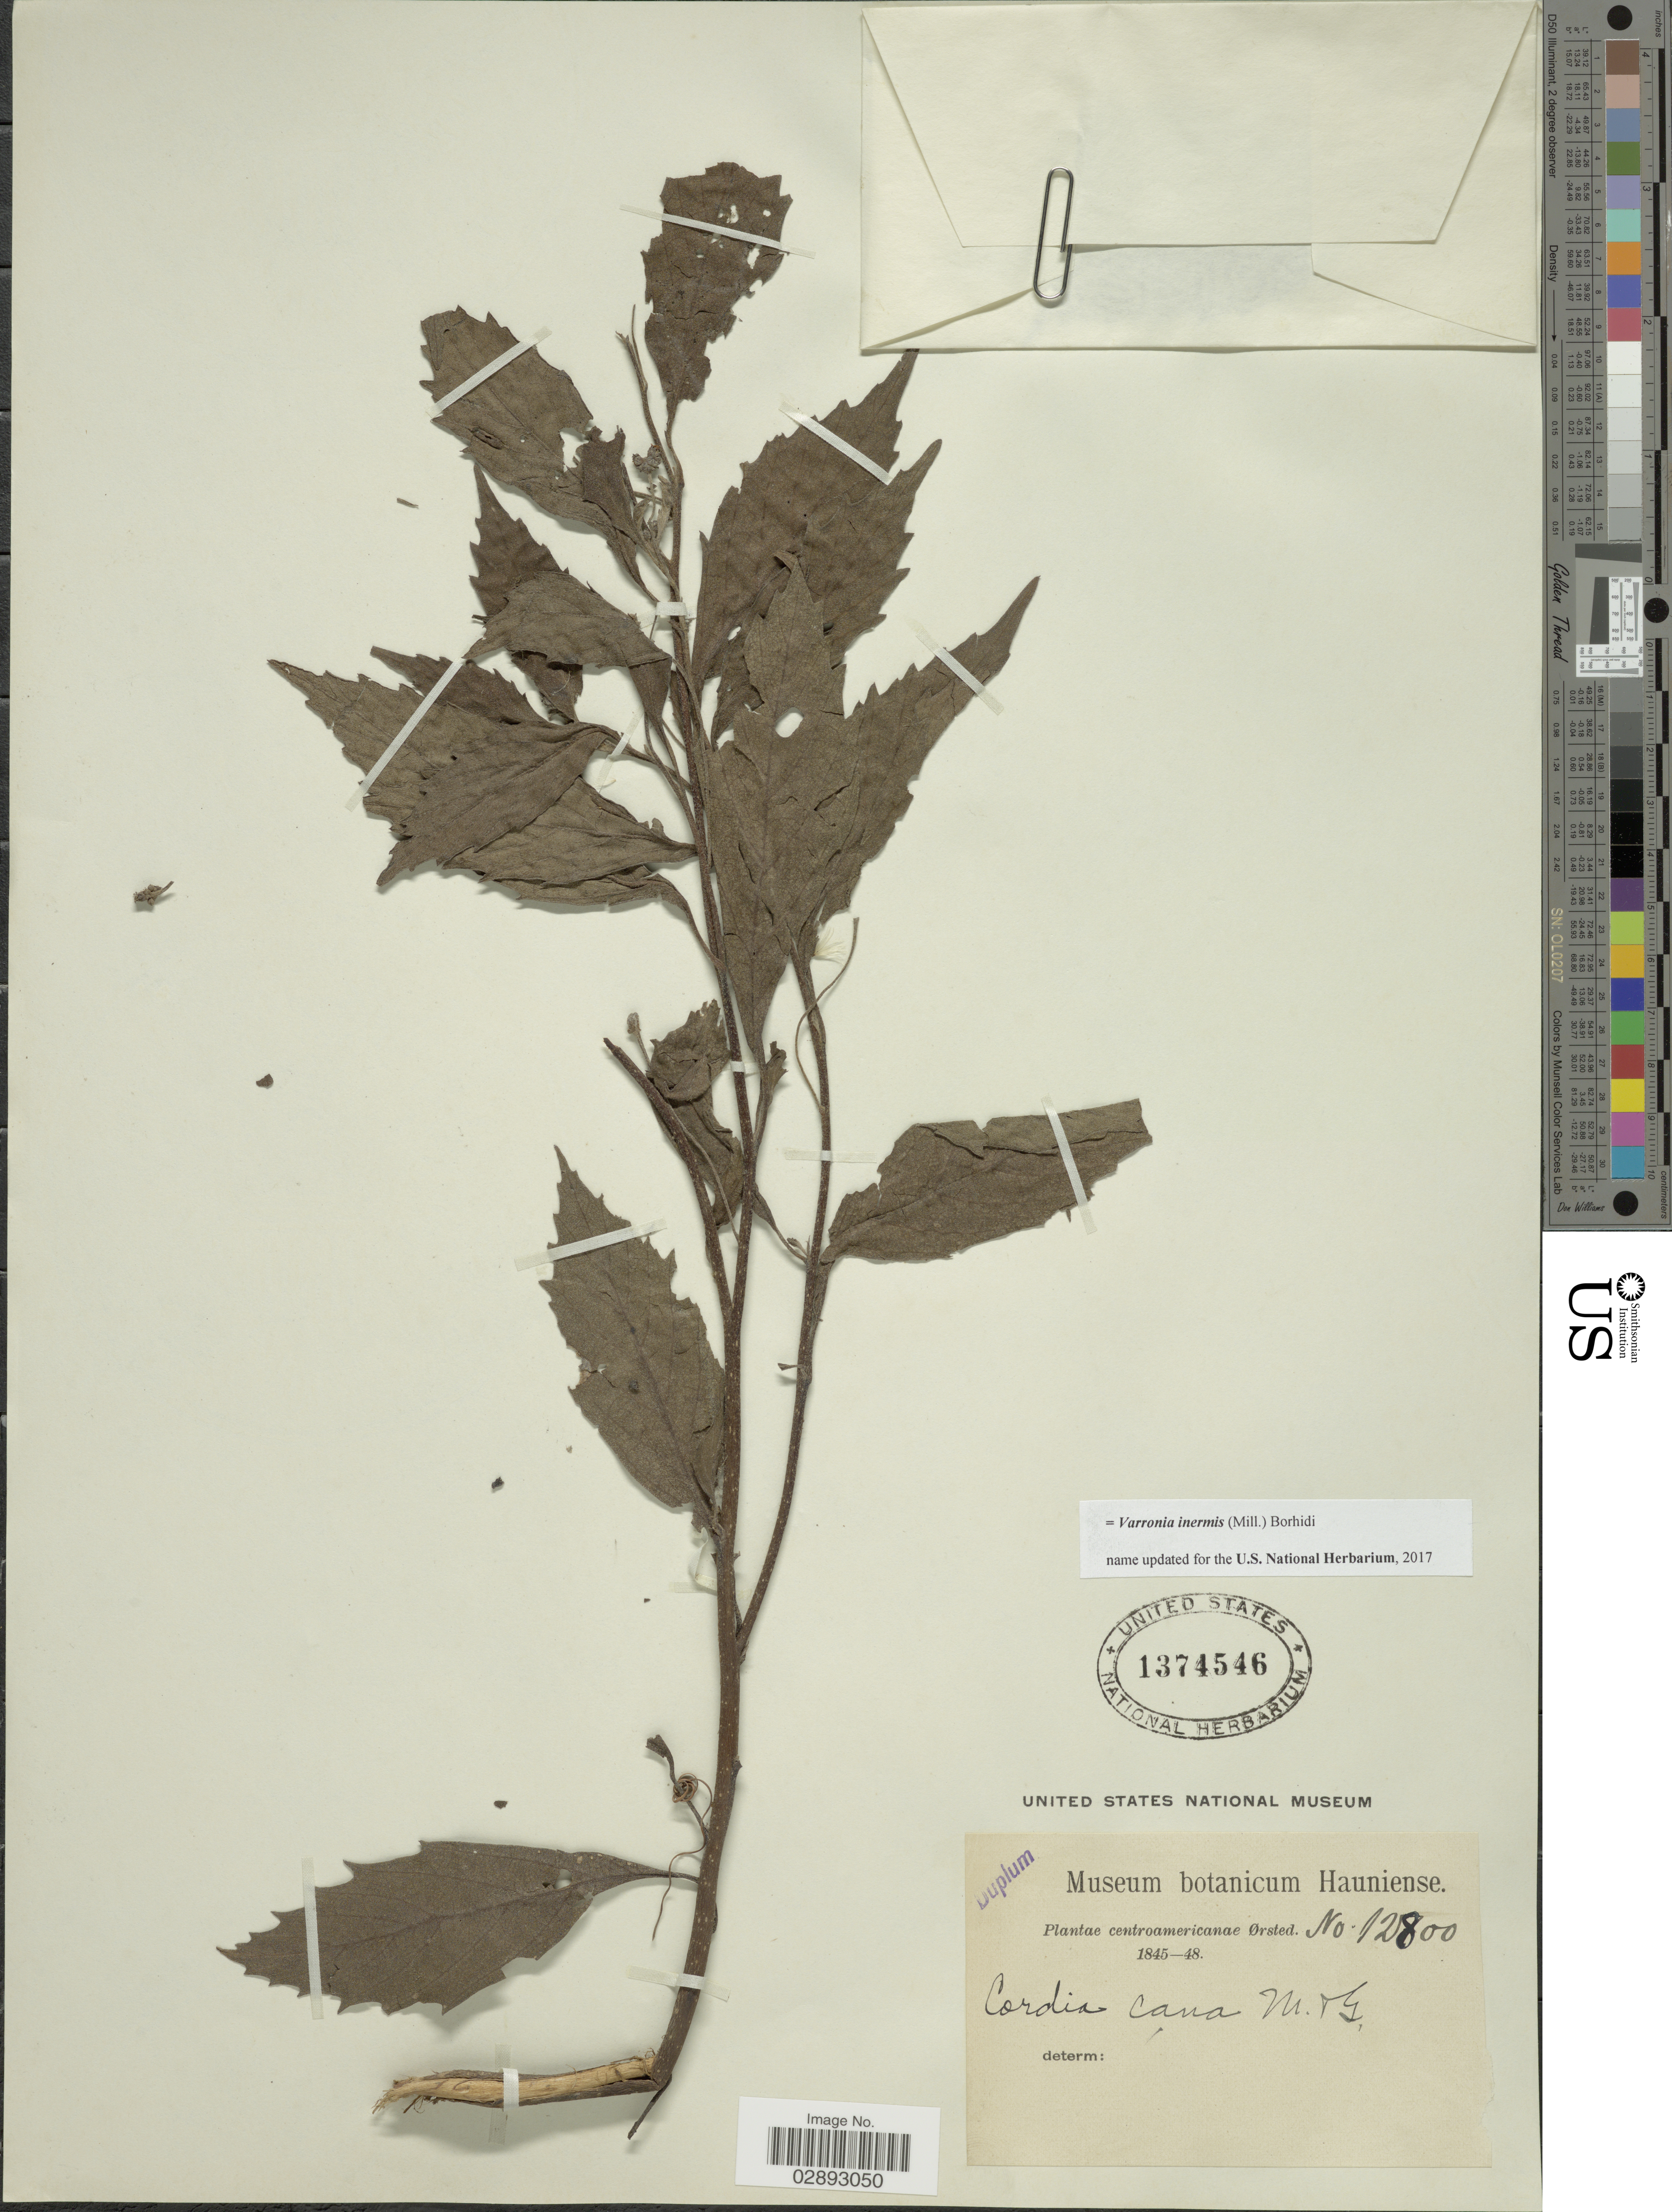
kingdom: Plantae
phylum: Tracheophyta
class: Magnoliopsida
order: Boraginales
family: Cordiaceae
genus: Varronia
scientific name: Varronia inermis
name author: (Mill.) Borhidi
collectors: Ørsted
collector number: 12800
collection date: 1845/1848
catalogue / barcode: US 1374546